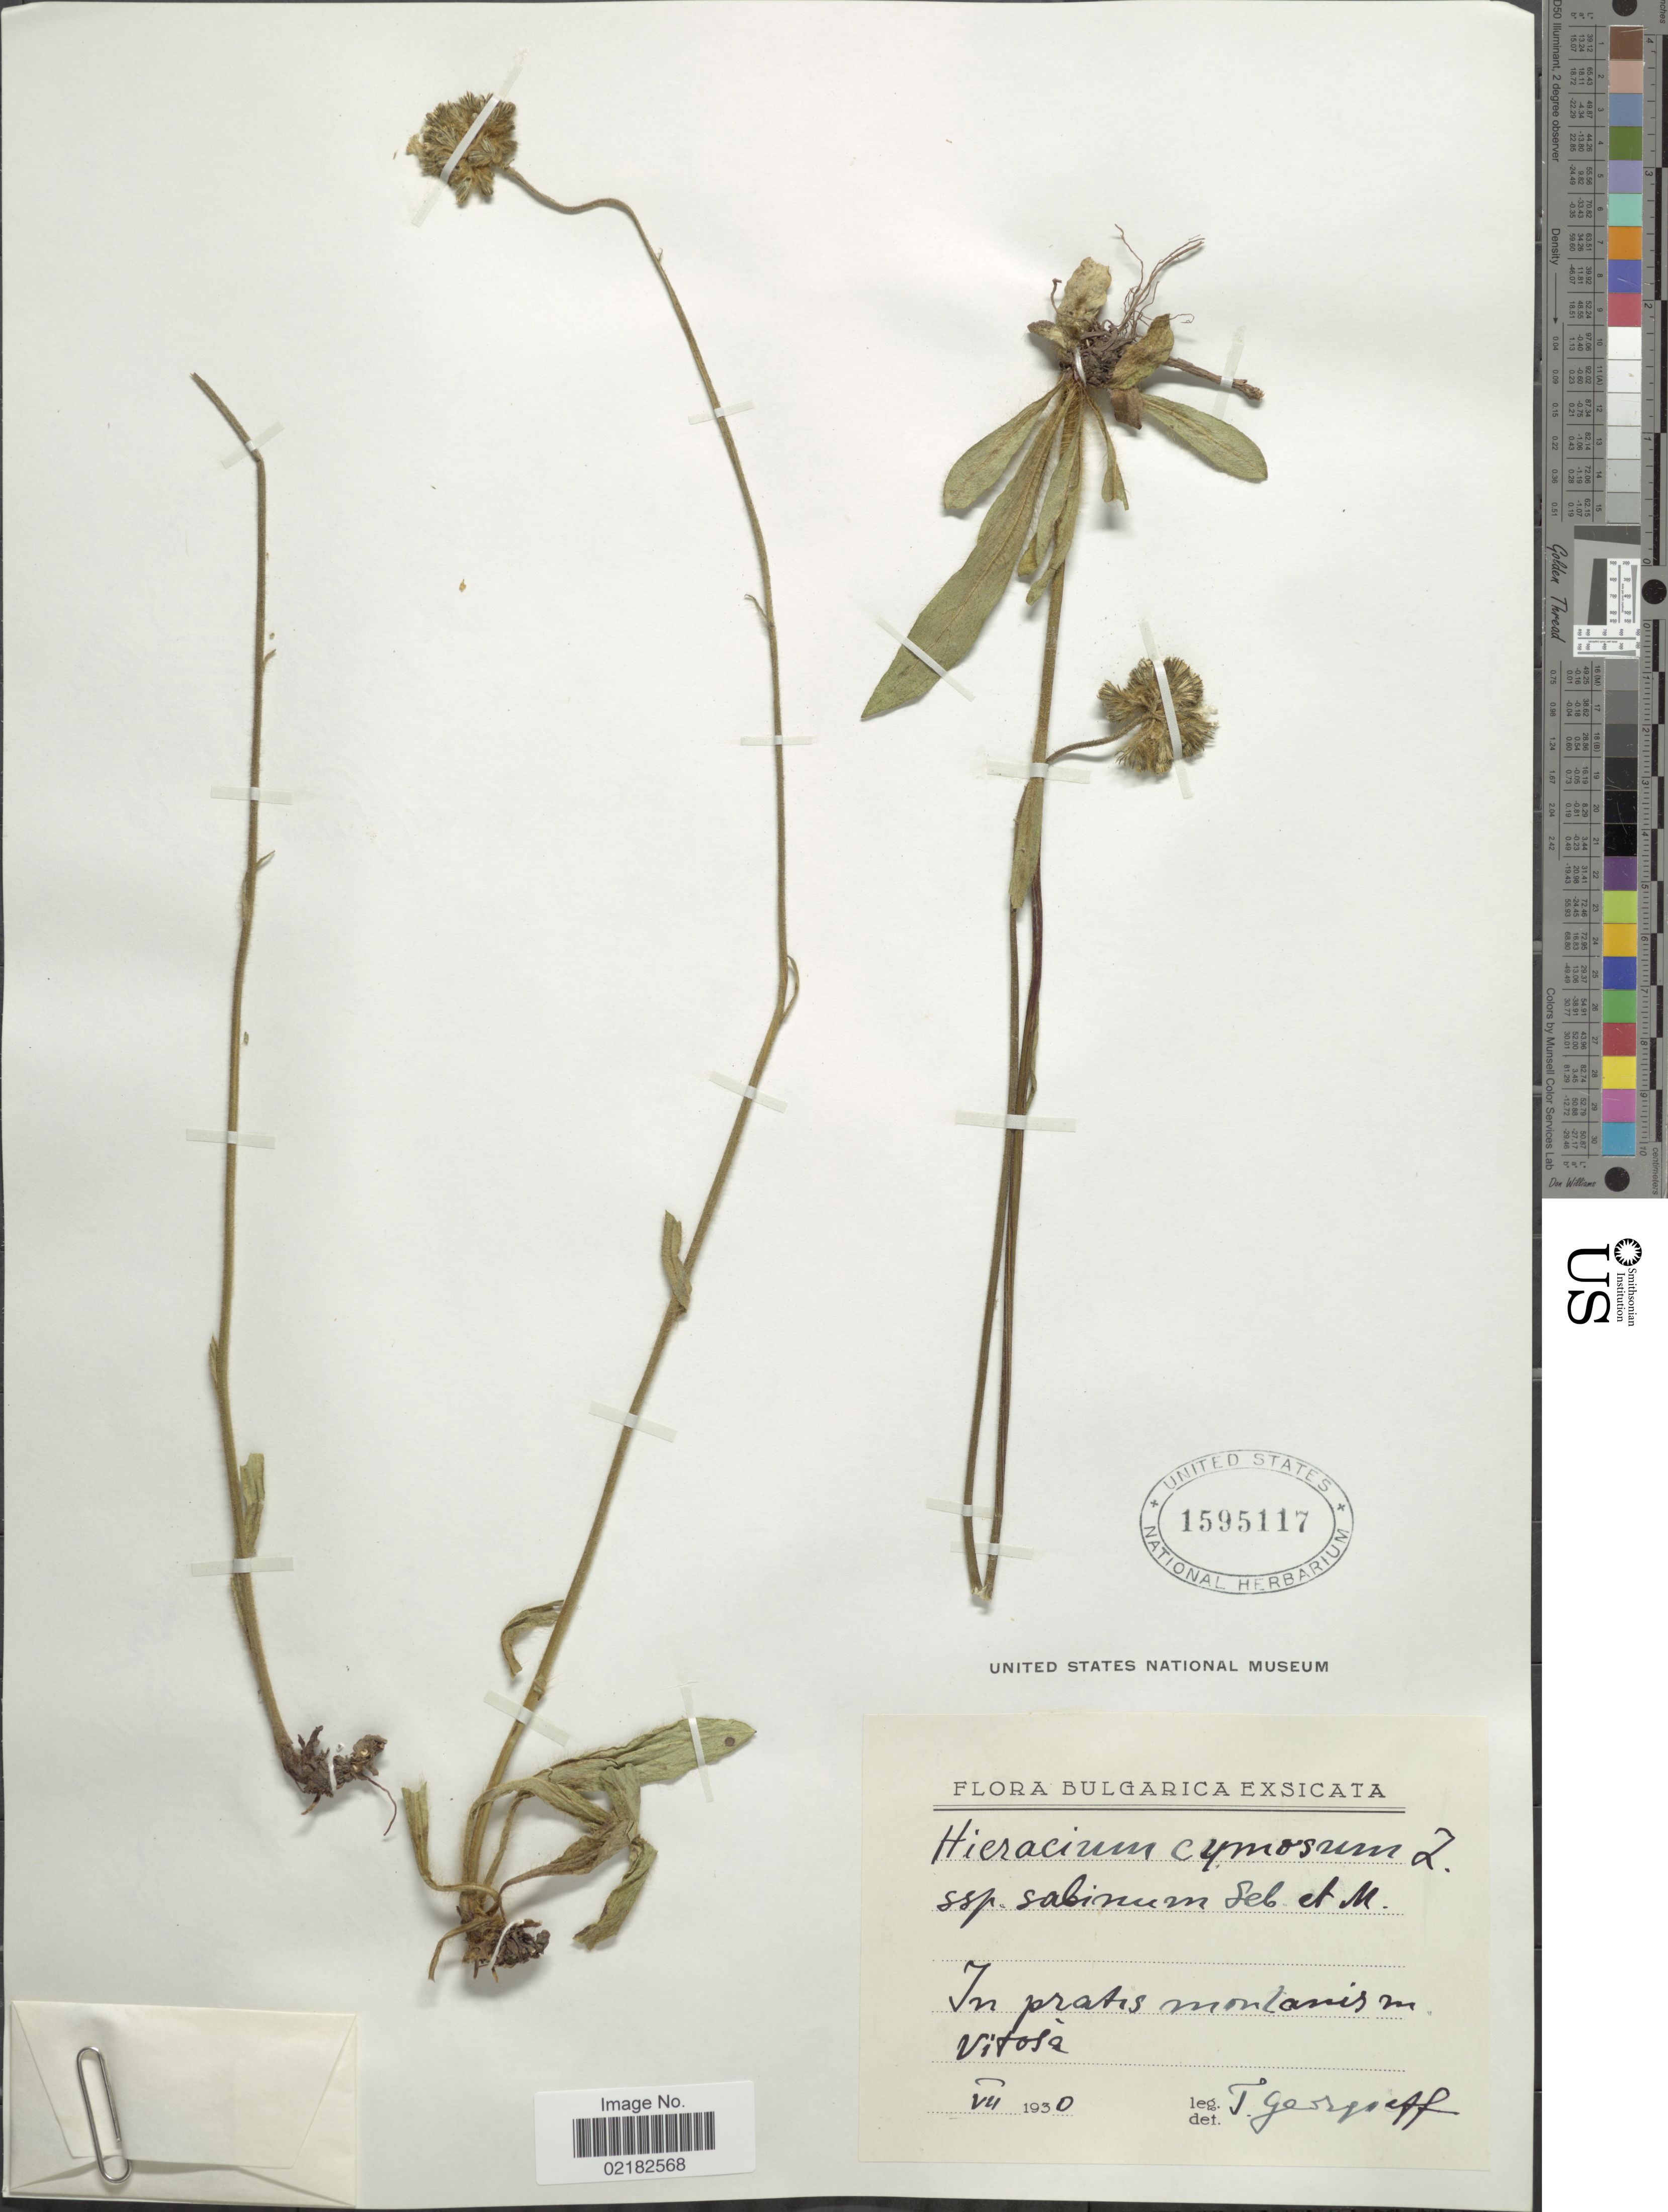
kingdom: Plantae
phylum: Tracheophyta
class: Magnoliopsida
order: Asterales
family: Asteraceae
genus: Pilosella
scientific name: Pilosella cymiflora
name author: (Näg. & Peter) S. Bräut. & Greuter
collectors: T. Georgieff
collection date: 1930-07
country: Bulgaria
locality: Montanis im Vitosa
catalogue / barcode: US 1595117